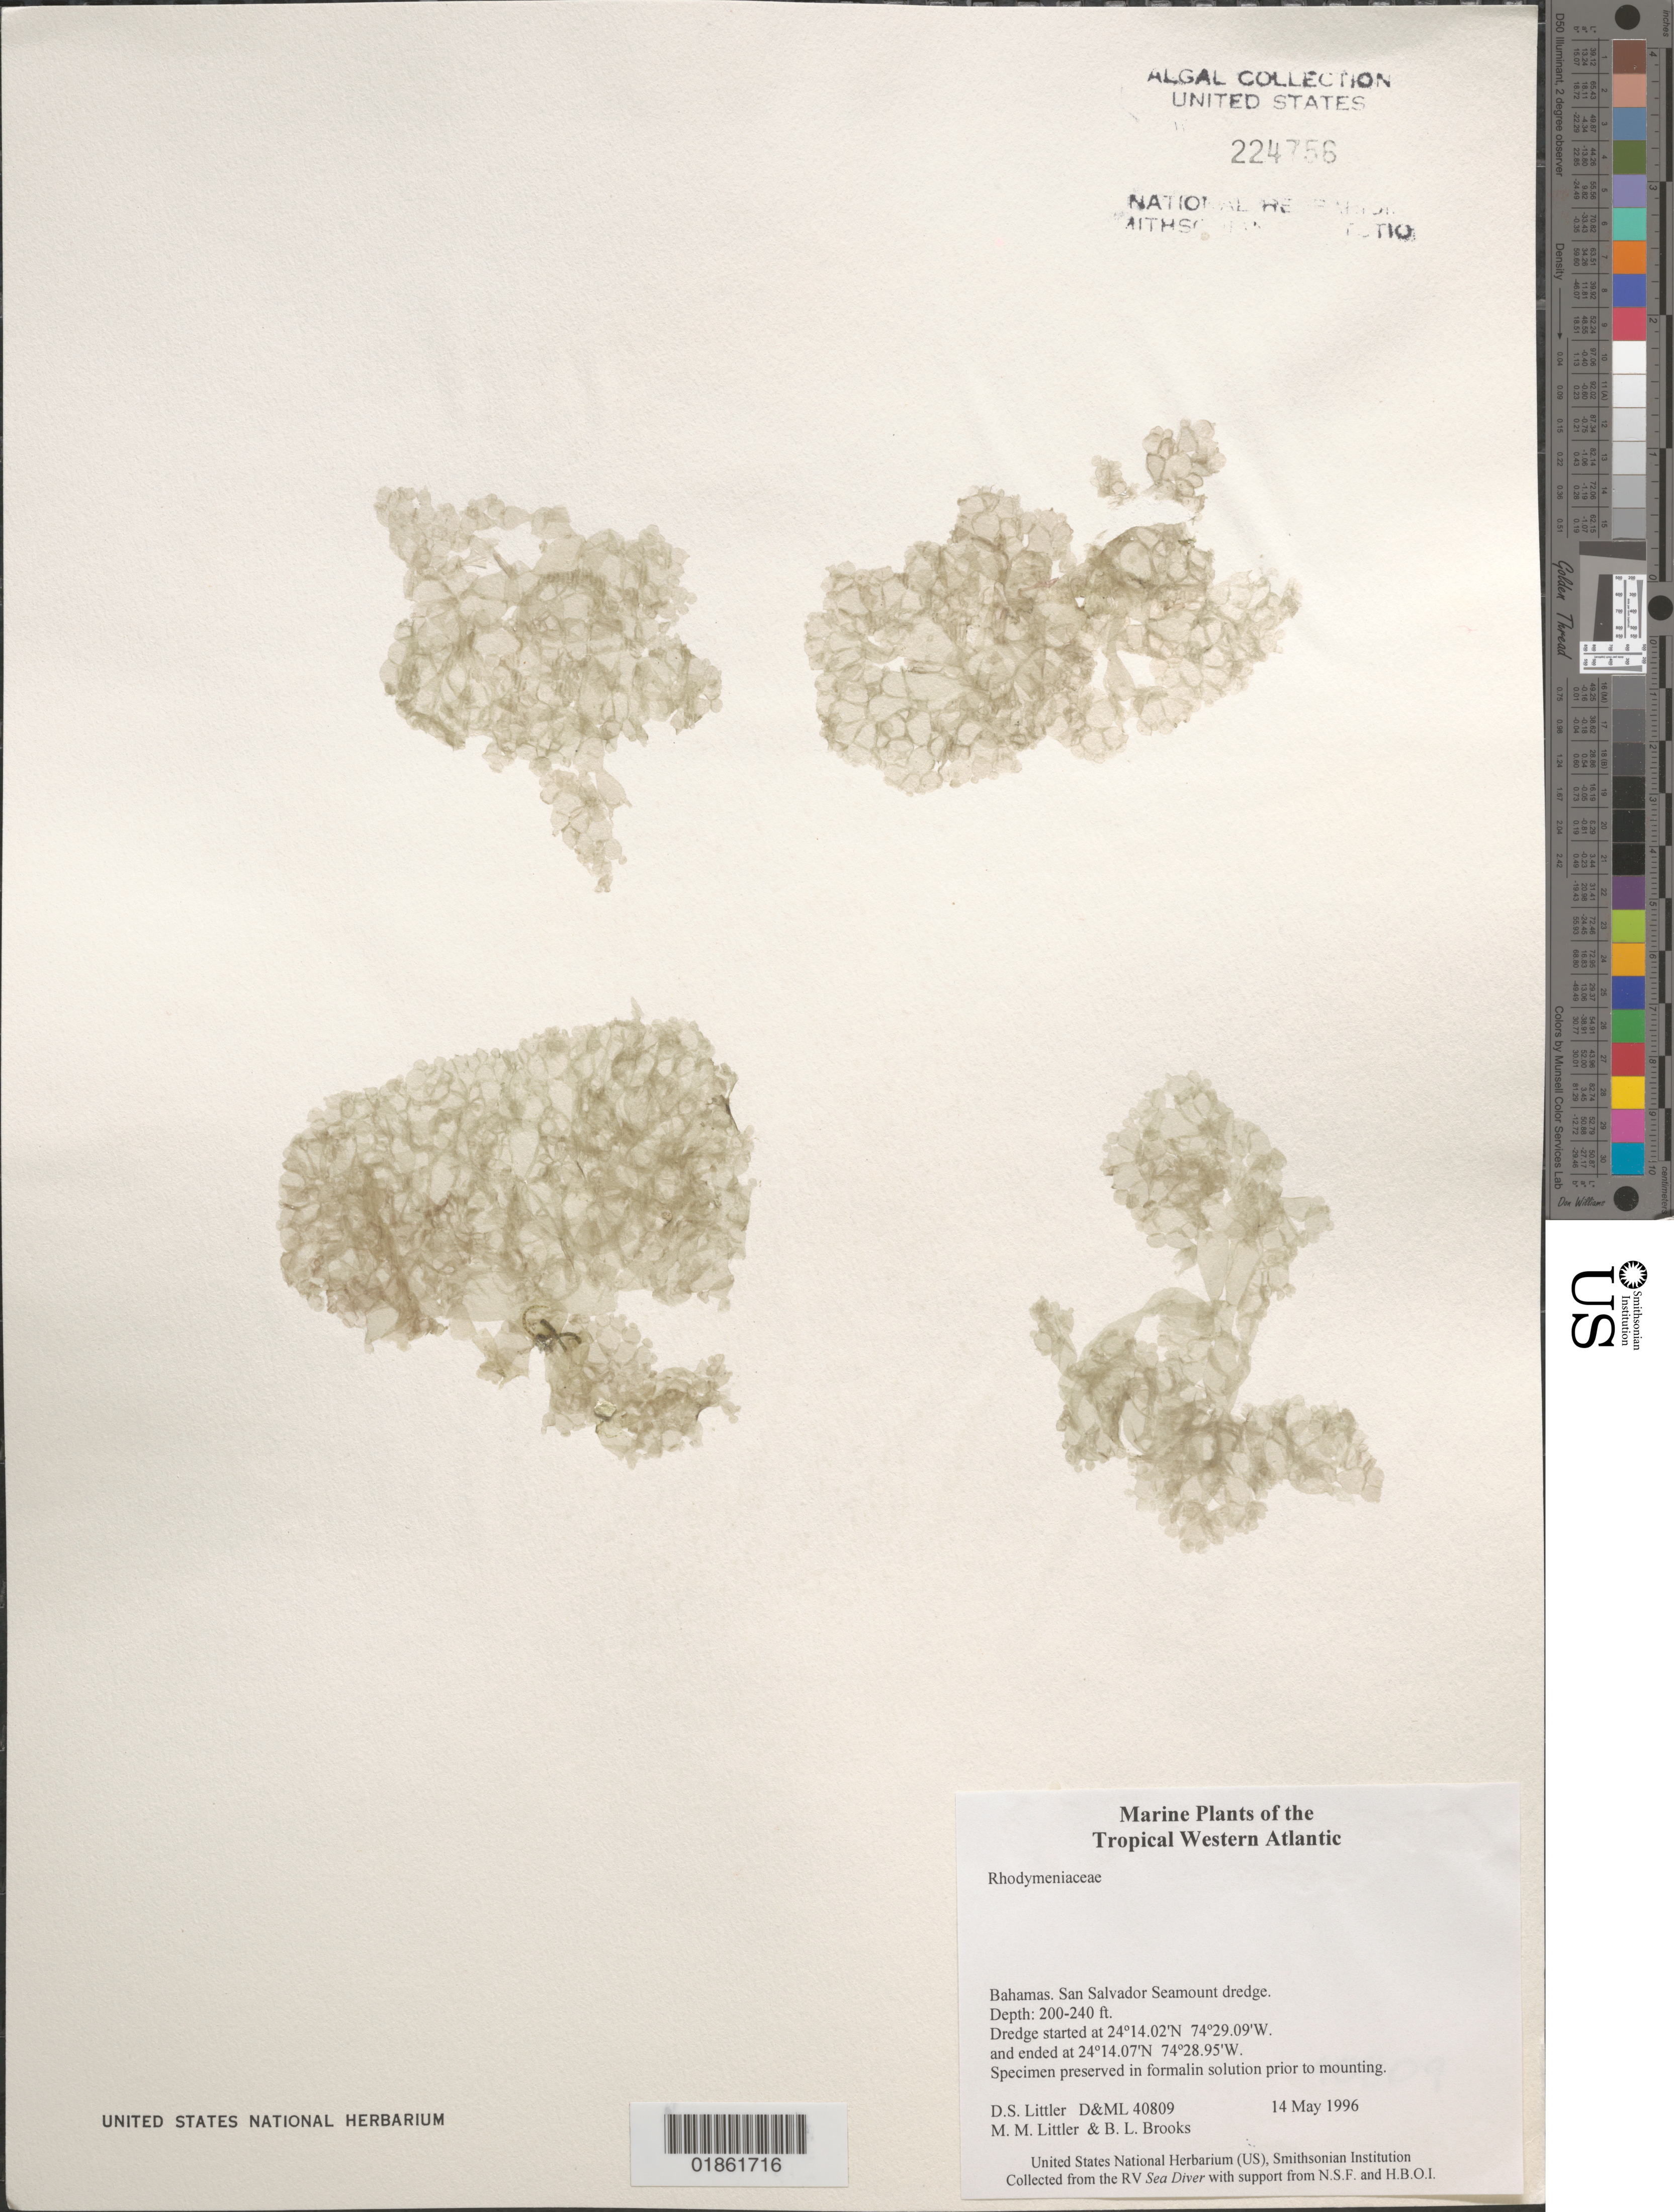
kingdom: Plantae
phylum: Rhodophyta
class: Florideophyceae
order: Rhodymeniales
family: Rhodymeniaceae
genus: Chrysymenia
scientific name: Chrysymenia sp.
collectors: D. S. Littler & M. M. Littler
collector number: D&ML 40809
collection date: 1996-05-14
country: Bahamas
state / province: San Salvador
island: San Salvador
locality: San Salvador Seamount dredge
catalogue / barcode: US 224756